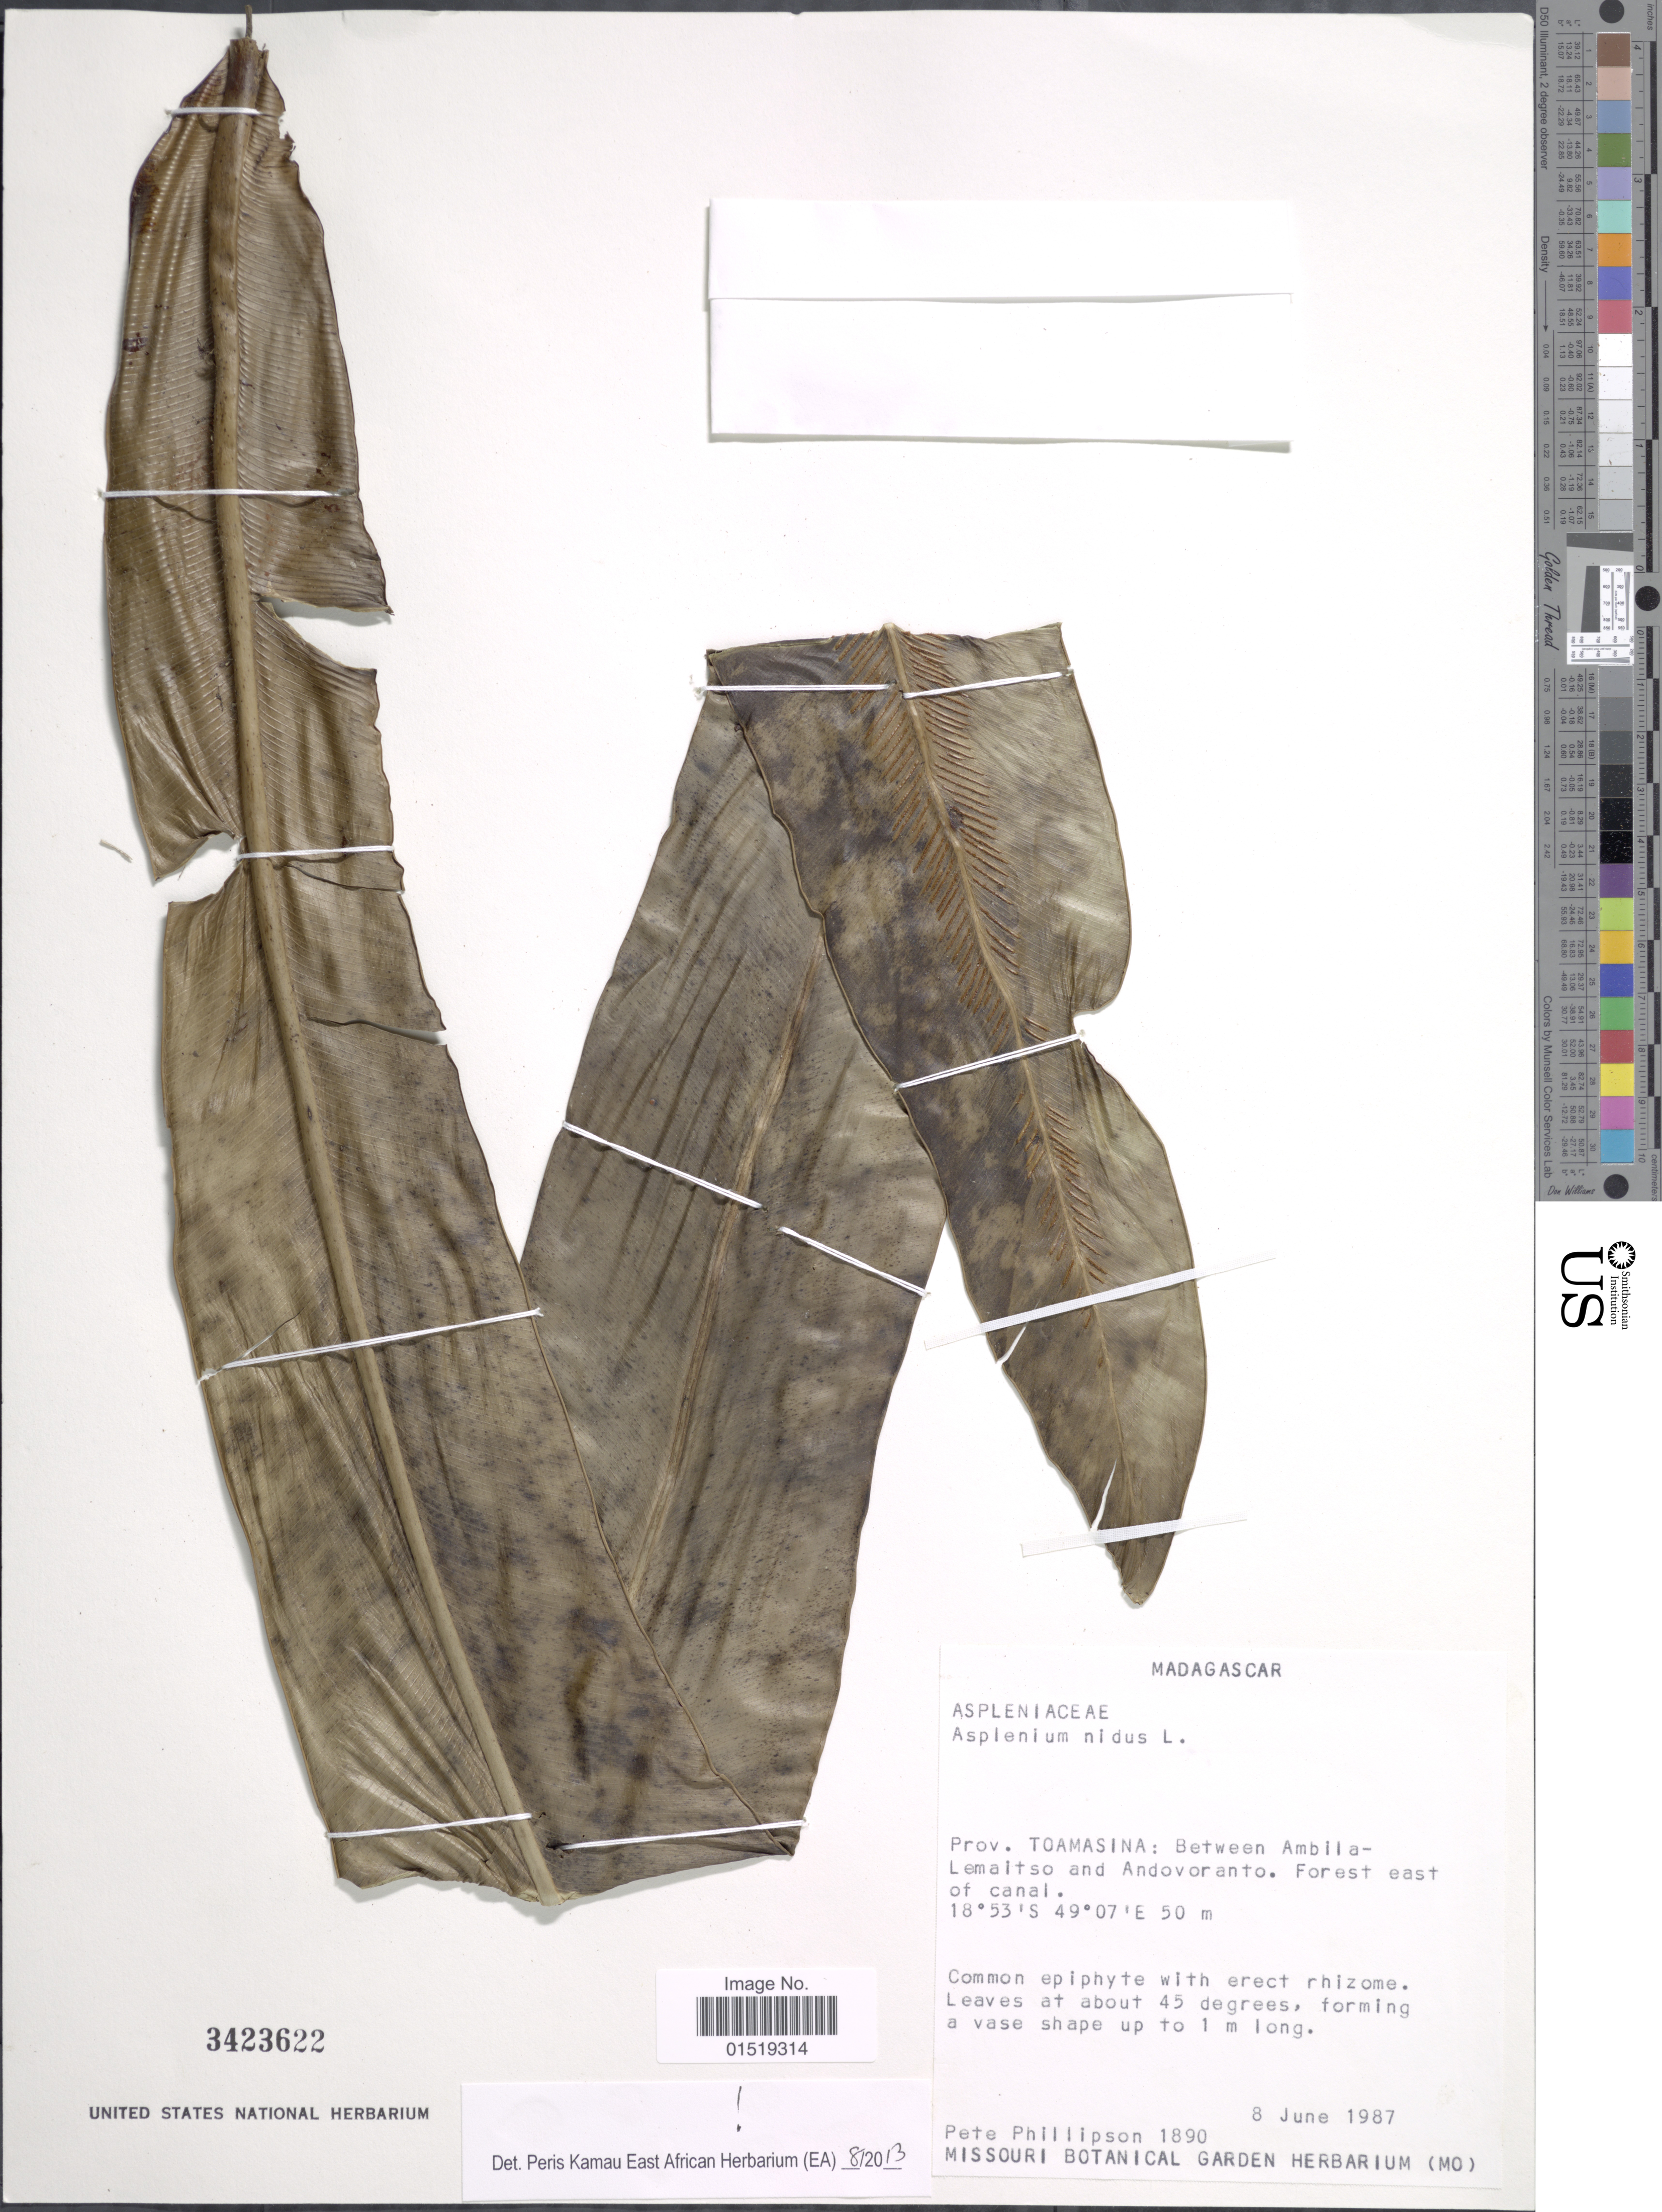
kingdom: Plantae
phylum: Tracheophyta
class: Polypodiopsida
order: Polypodiales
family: Aspleniaceae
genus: Asplenium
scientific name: Asplenium nidus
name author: L.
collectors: P. B. Phillipson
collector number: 1890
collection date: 1987-06-08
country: Madagascar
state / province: Atsinanana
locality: Prov. Toamasina: Between Ambila-Lemaitso and Andovoranto.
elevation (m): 50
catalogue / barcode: US 3423622